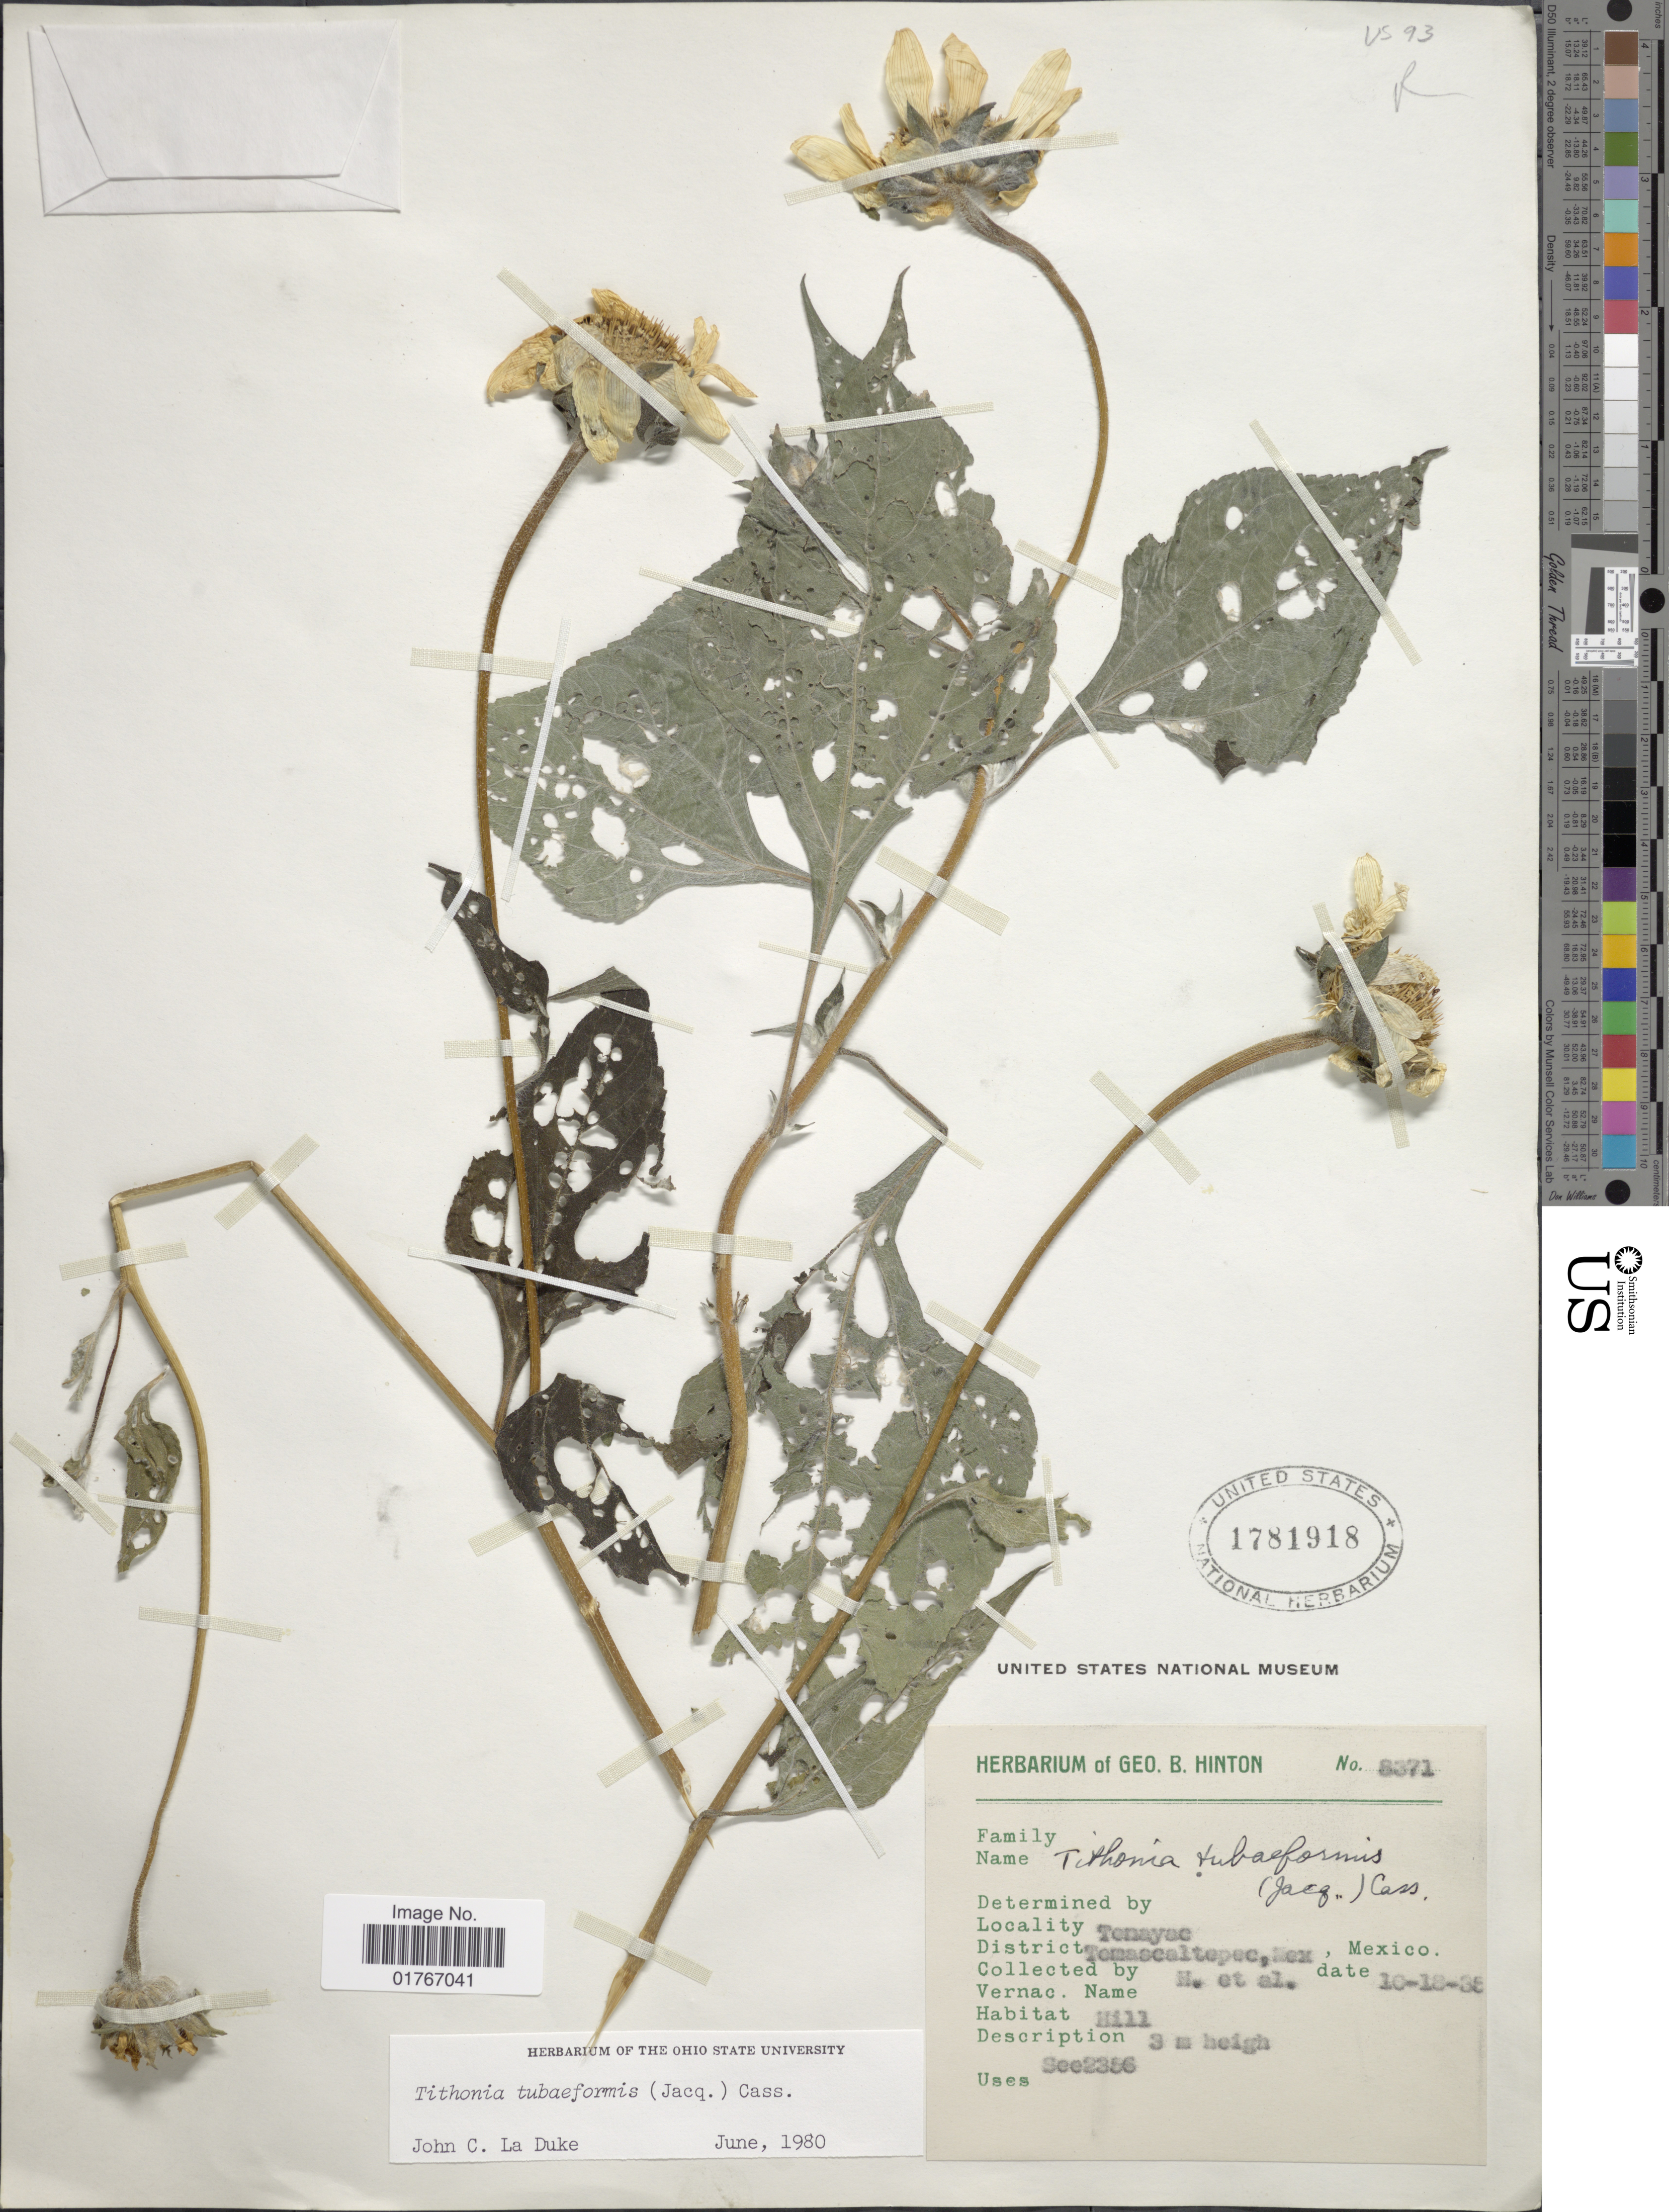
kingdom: Plantae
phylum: Tracheophyta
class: Magnoliopsida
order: Asterales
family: Asteraceae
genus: Tithonia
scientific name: Tithonia tubaeformis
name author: (Jacq.) Cass.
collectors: G. B. Hinton & et al.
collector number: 8371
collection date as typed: Transcribed d/m/y: 18/10/35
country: Mexico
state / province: México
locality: Tenayac, District Temascaltepec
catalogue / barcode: US 1781918